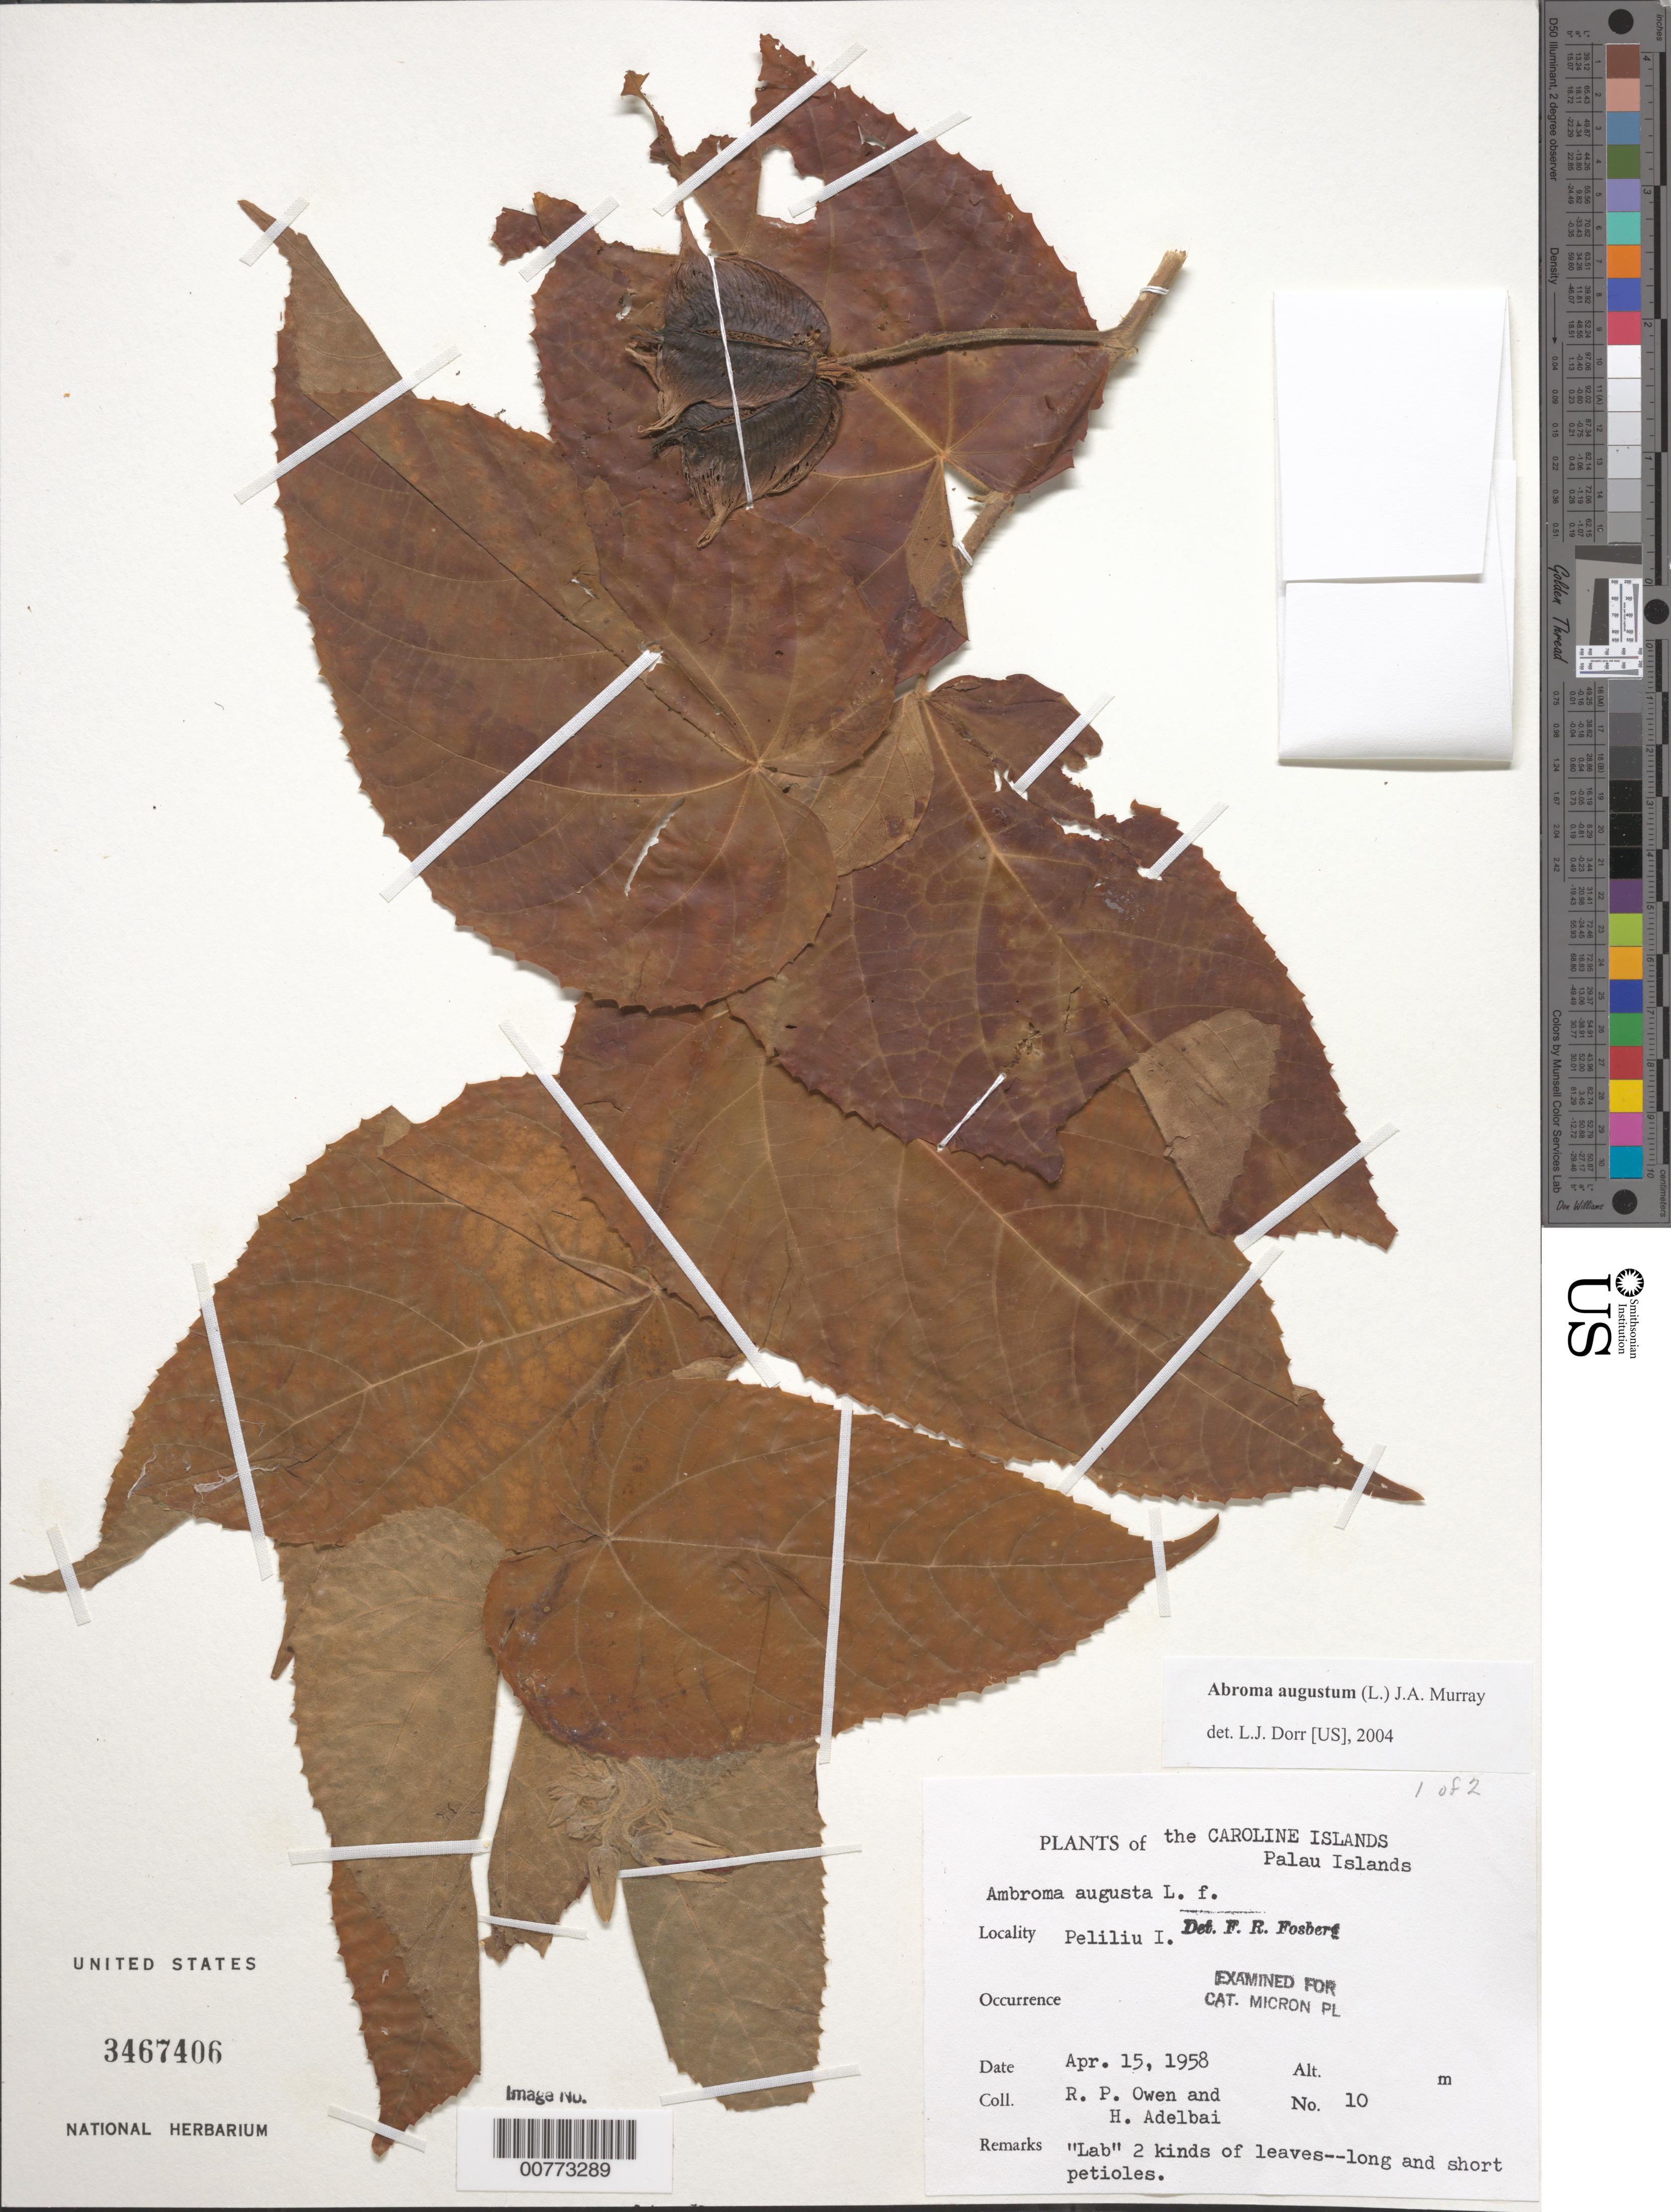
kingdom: Plantae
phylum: Tracheophyta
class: Magnoliopsida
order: Malvales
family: Malvaceae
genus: Abroma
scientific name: Abroma augusta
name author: (L.) L. f.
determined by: Dorr, L. J., (BOT), Smithsonian Institution - National Museum of Natural History (UNITED STATES)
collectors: R. Owen & H. Adelbai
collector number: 10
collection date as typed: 15 Apr 1958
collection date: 1958-04-15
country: Palau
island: Beliliou [Peleliu]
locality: Palau Islands. Peliliu I.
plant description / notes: Common name: Lab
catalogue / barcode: US 3467406